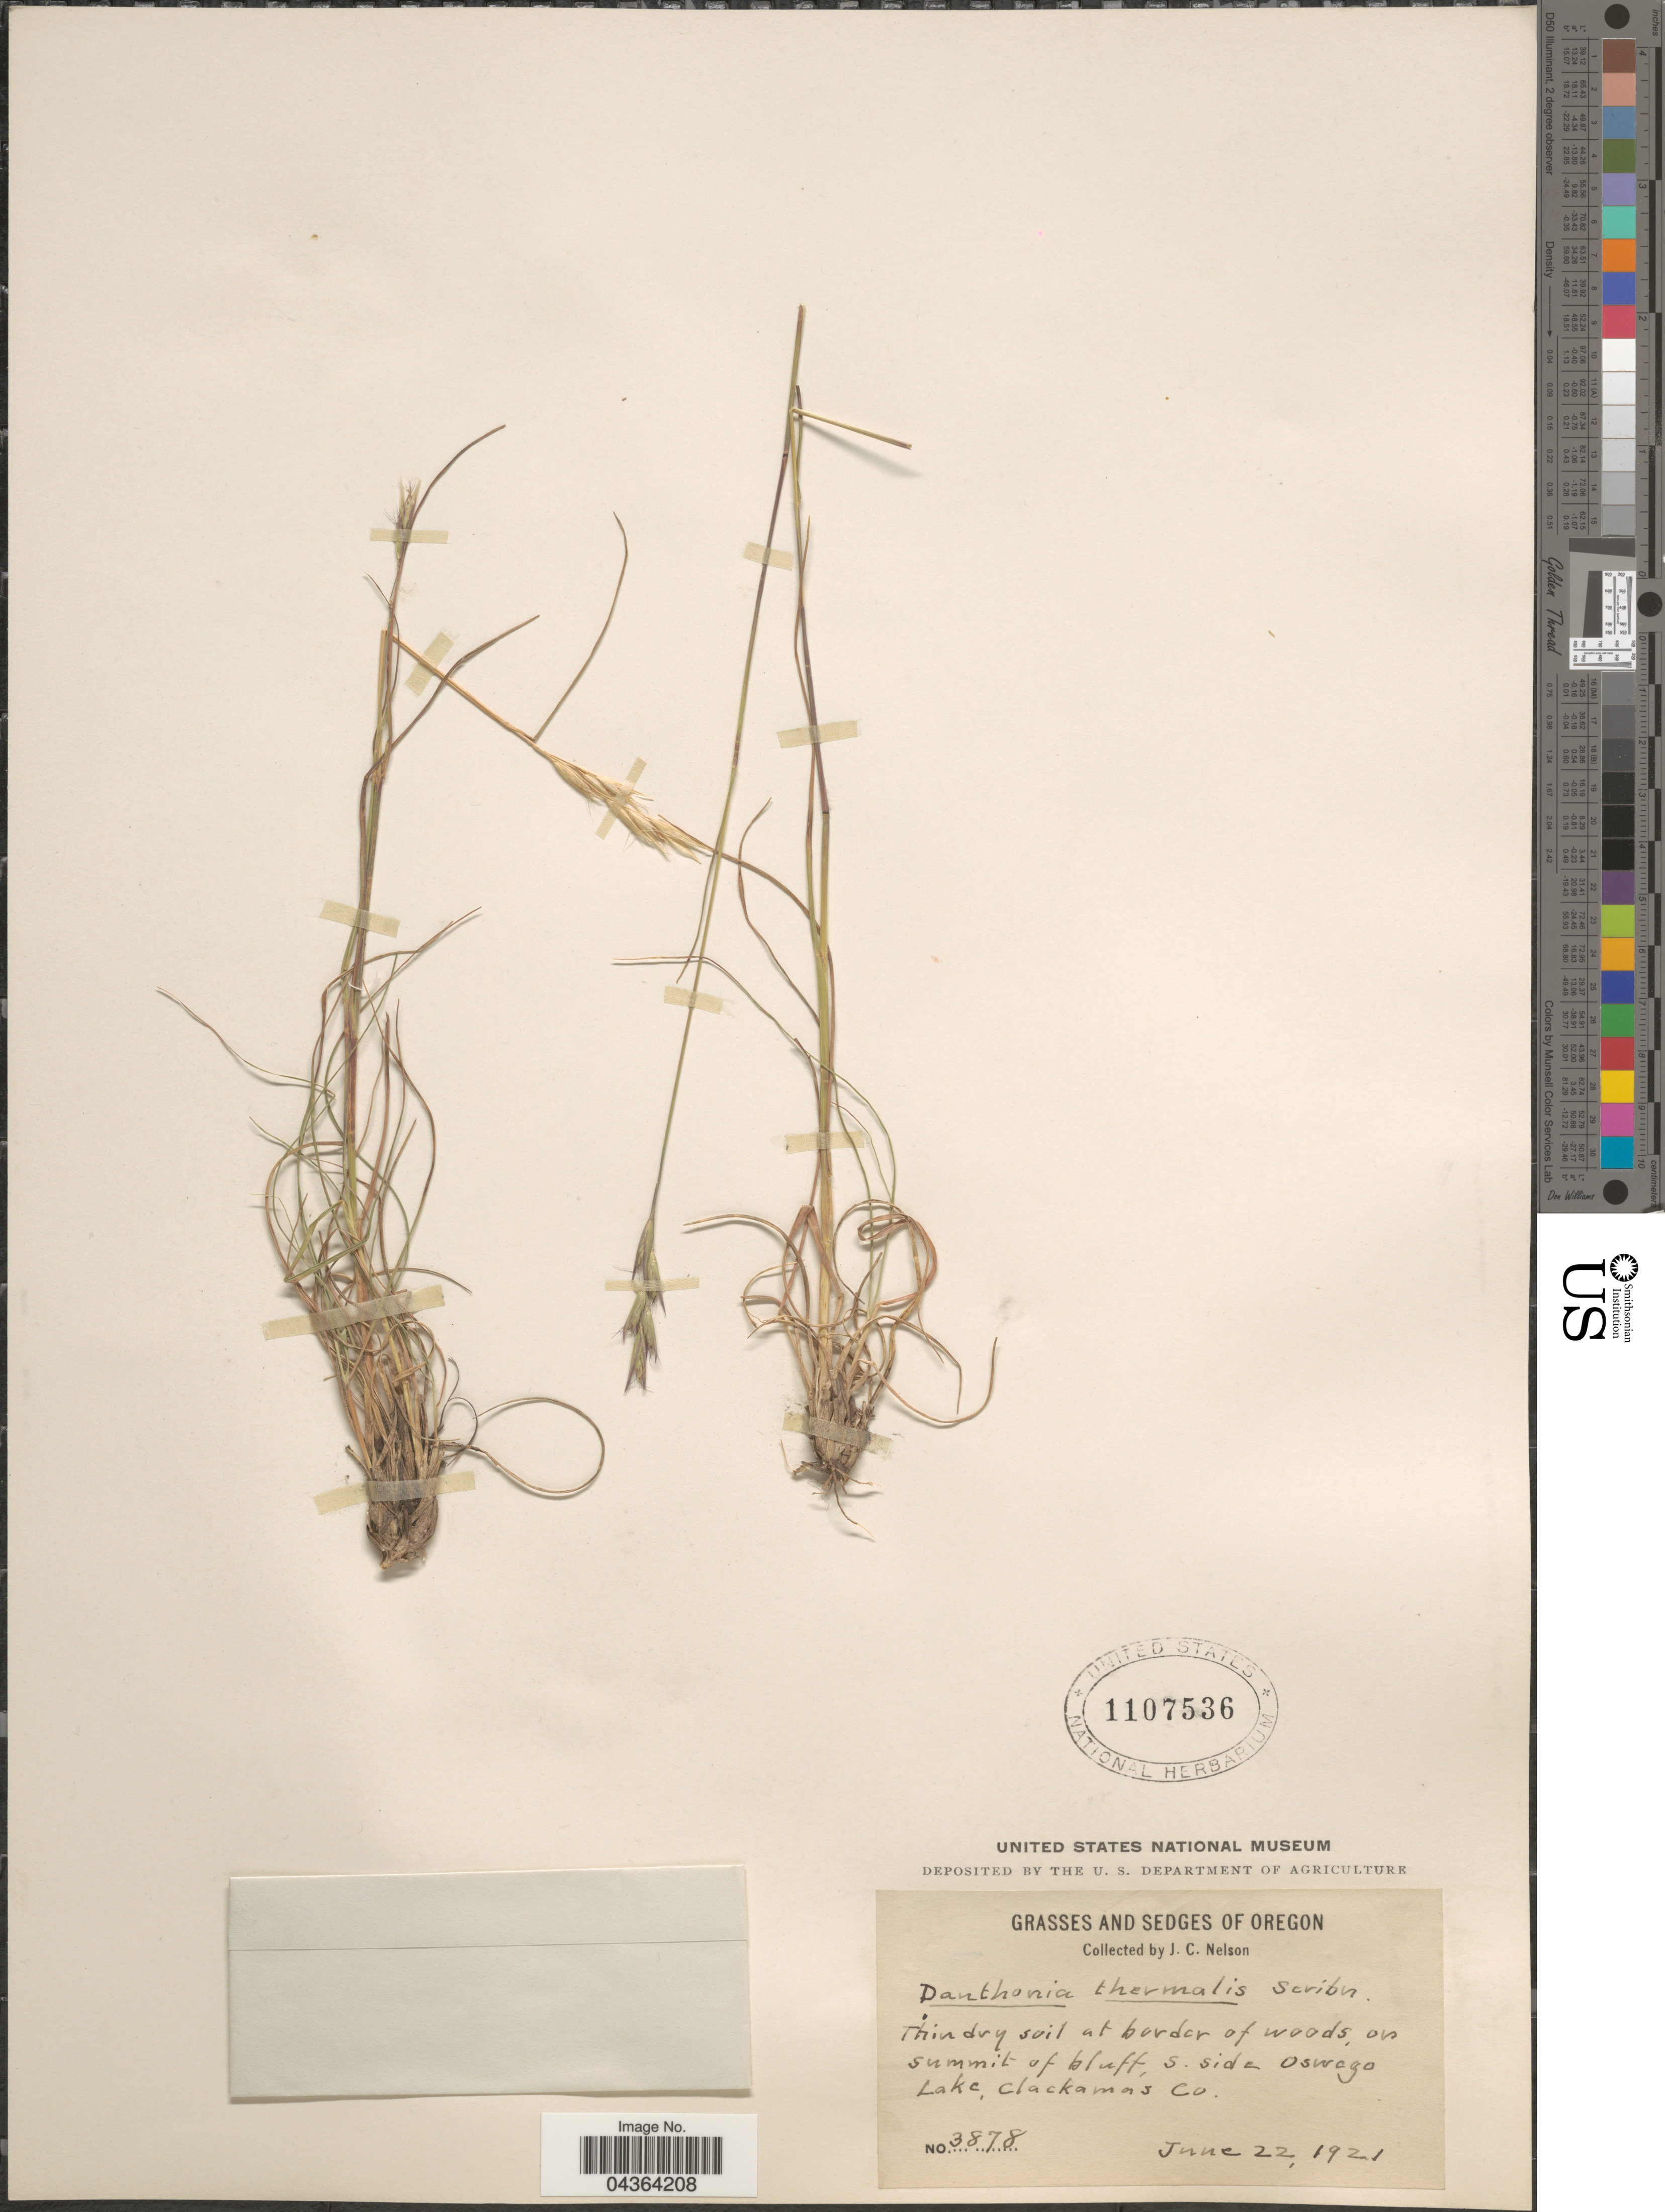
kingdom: Plantae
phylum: Tracheophyta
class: Liliopsida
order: Poales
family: Poaceae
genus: Danthonia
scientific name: Danthonia spicata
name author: (L.) P. Beauv. ex Roem. & Schult.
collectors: J. C. Nelson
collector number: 3878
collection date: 1921-06-22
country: United States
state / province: Oregon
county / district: Clackamas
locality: Thindry soil at border of woods, on summit of bluff, S. side Oswego Lake, Clackamas Co.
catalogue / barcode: US 1107536